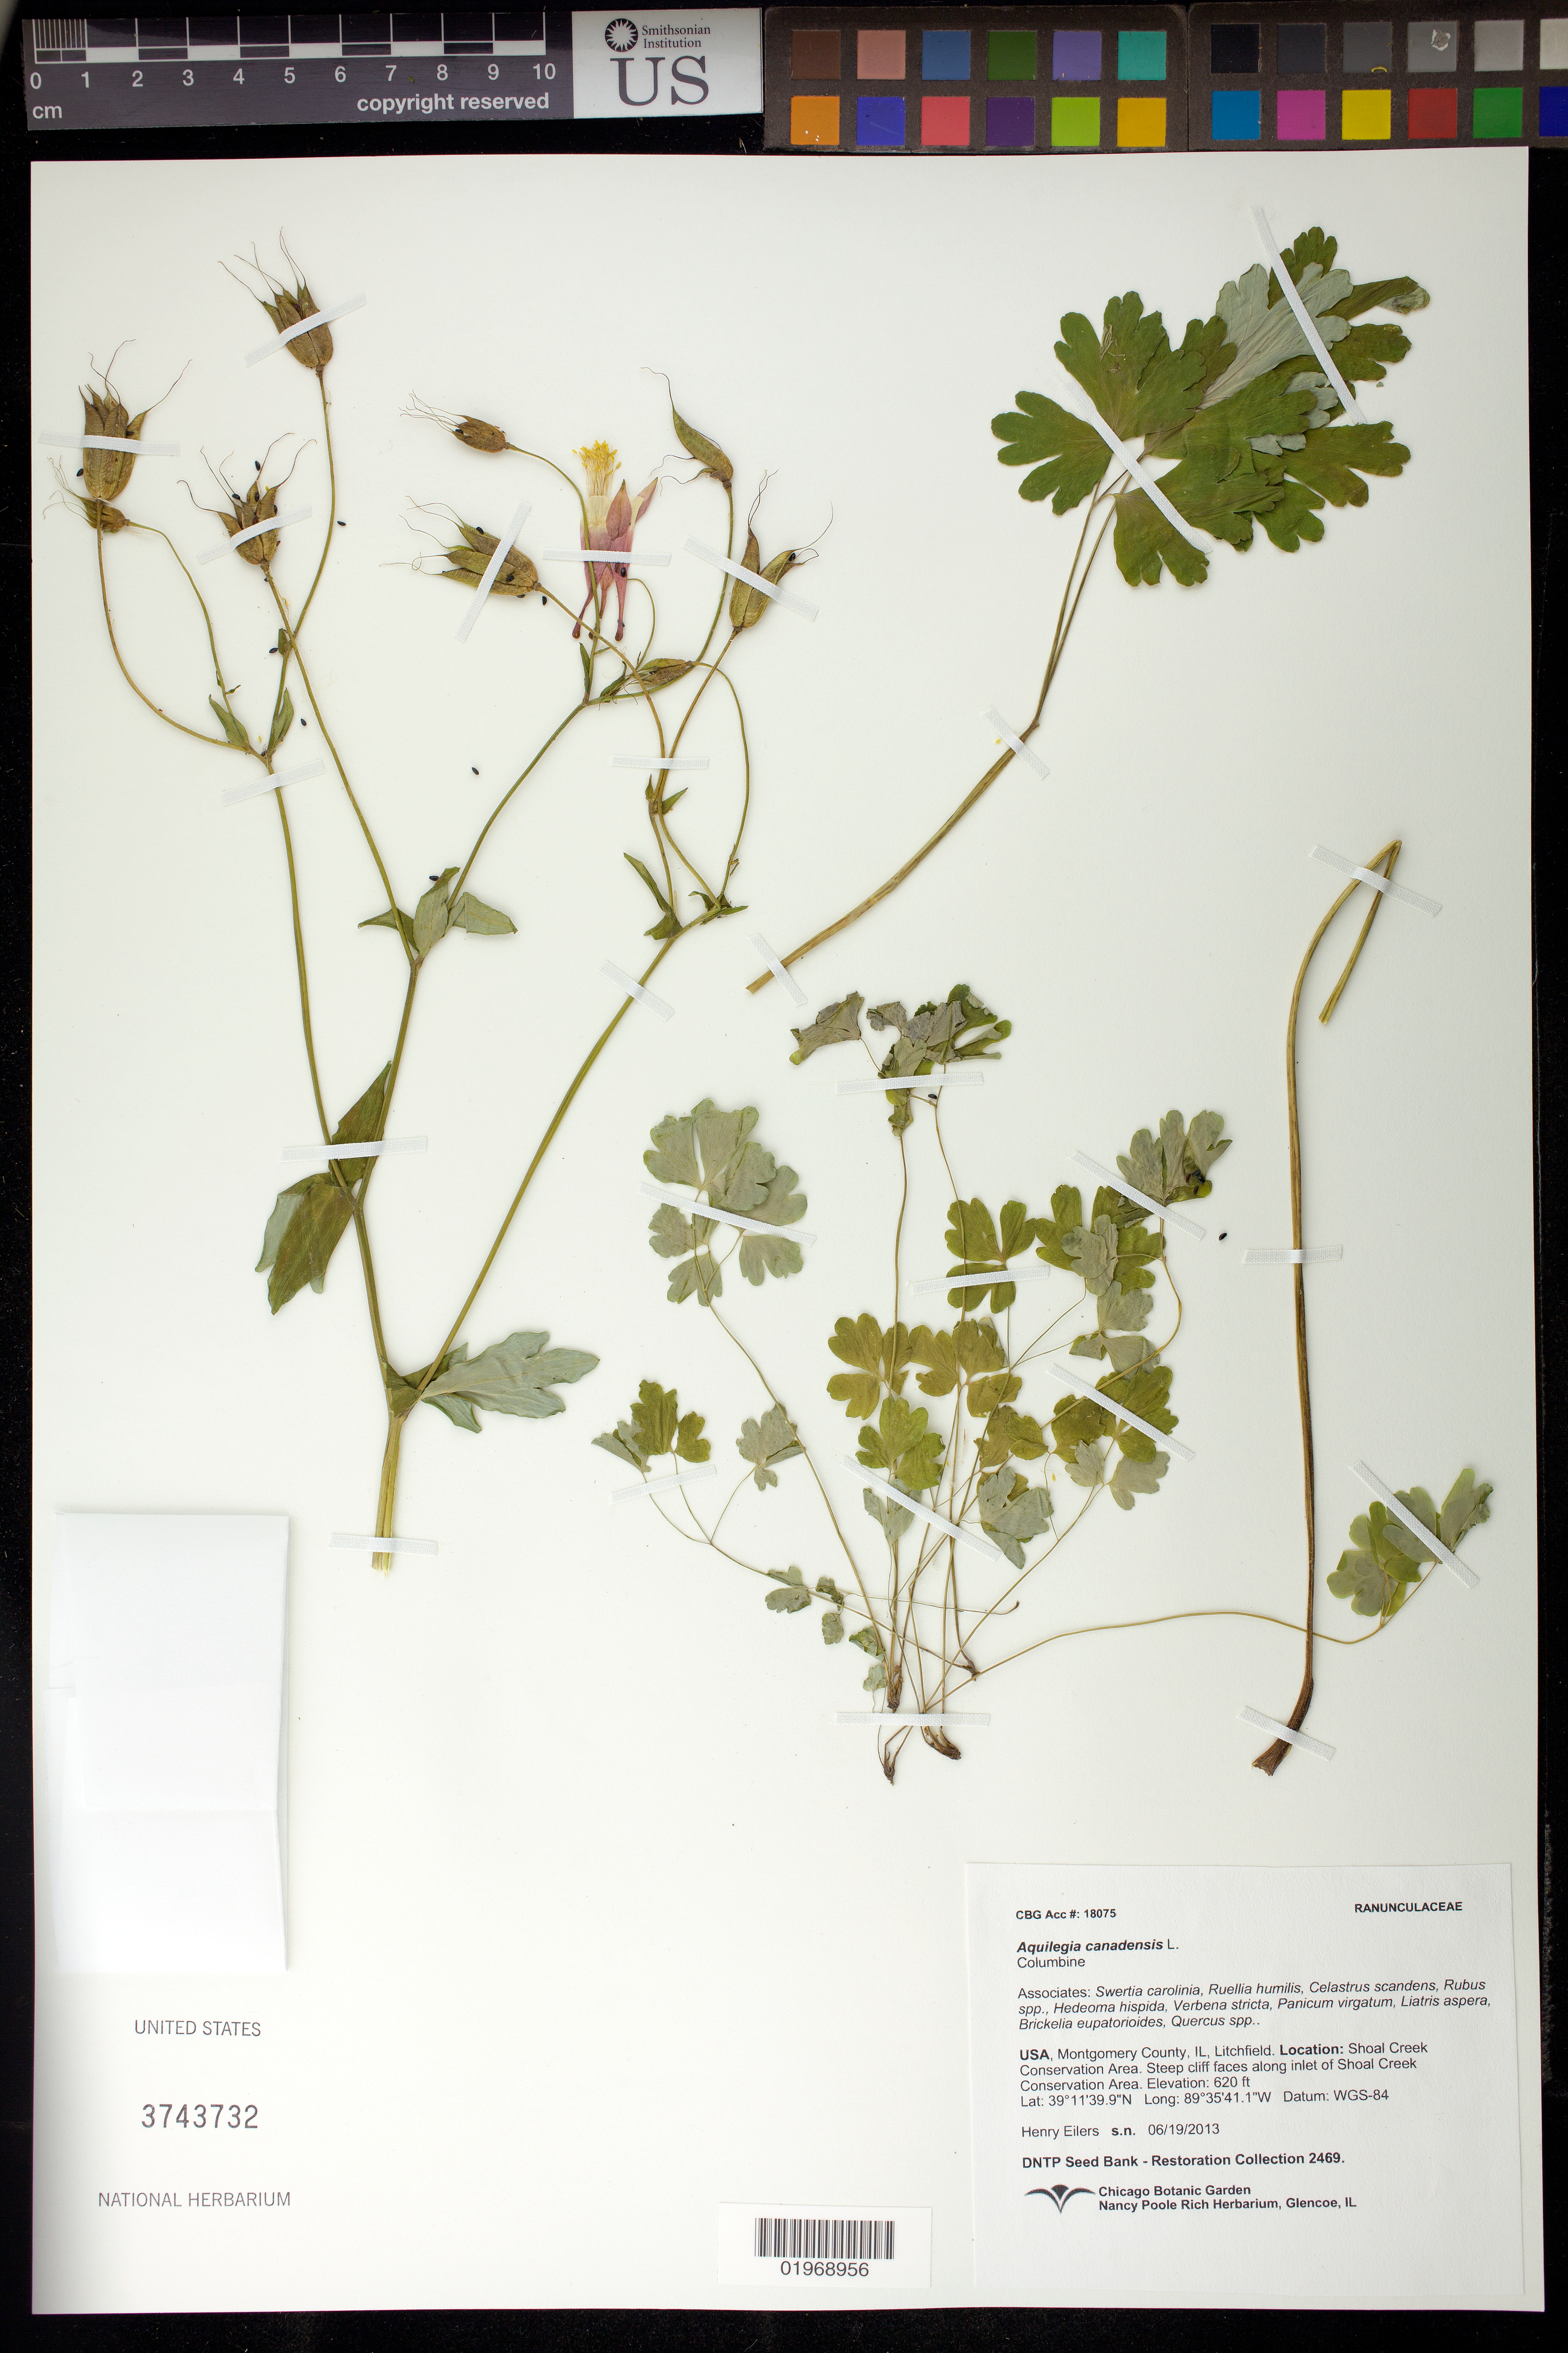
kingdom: Plantae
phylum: Tracheophyta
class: Magnoliopsida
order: Ranunculales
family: Ranunculaceae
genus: Aquilegia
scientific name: Aquilegia canadensis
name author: L.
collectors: H. Eilers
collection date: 2013-06-19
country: United States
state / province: Illinois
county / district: Montgomery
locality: Steep cliff faces along inlet of Shoal Creek Conservation Area.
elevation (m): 189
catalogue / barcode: US 3743732